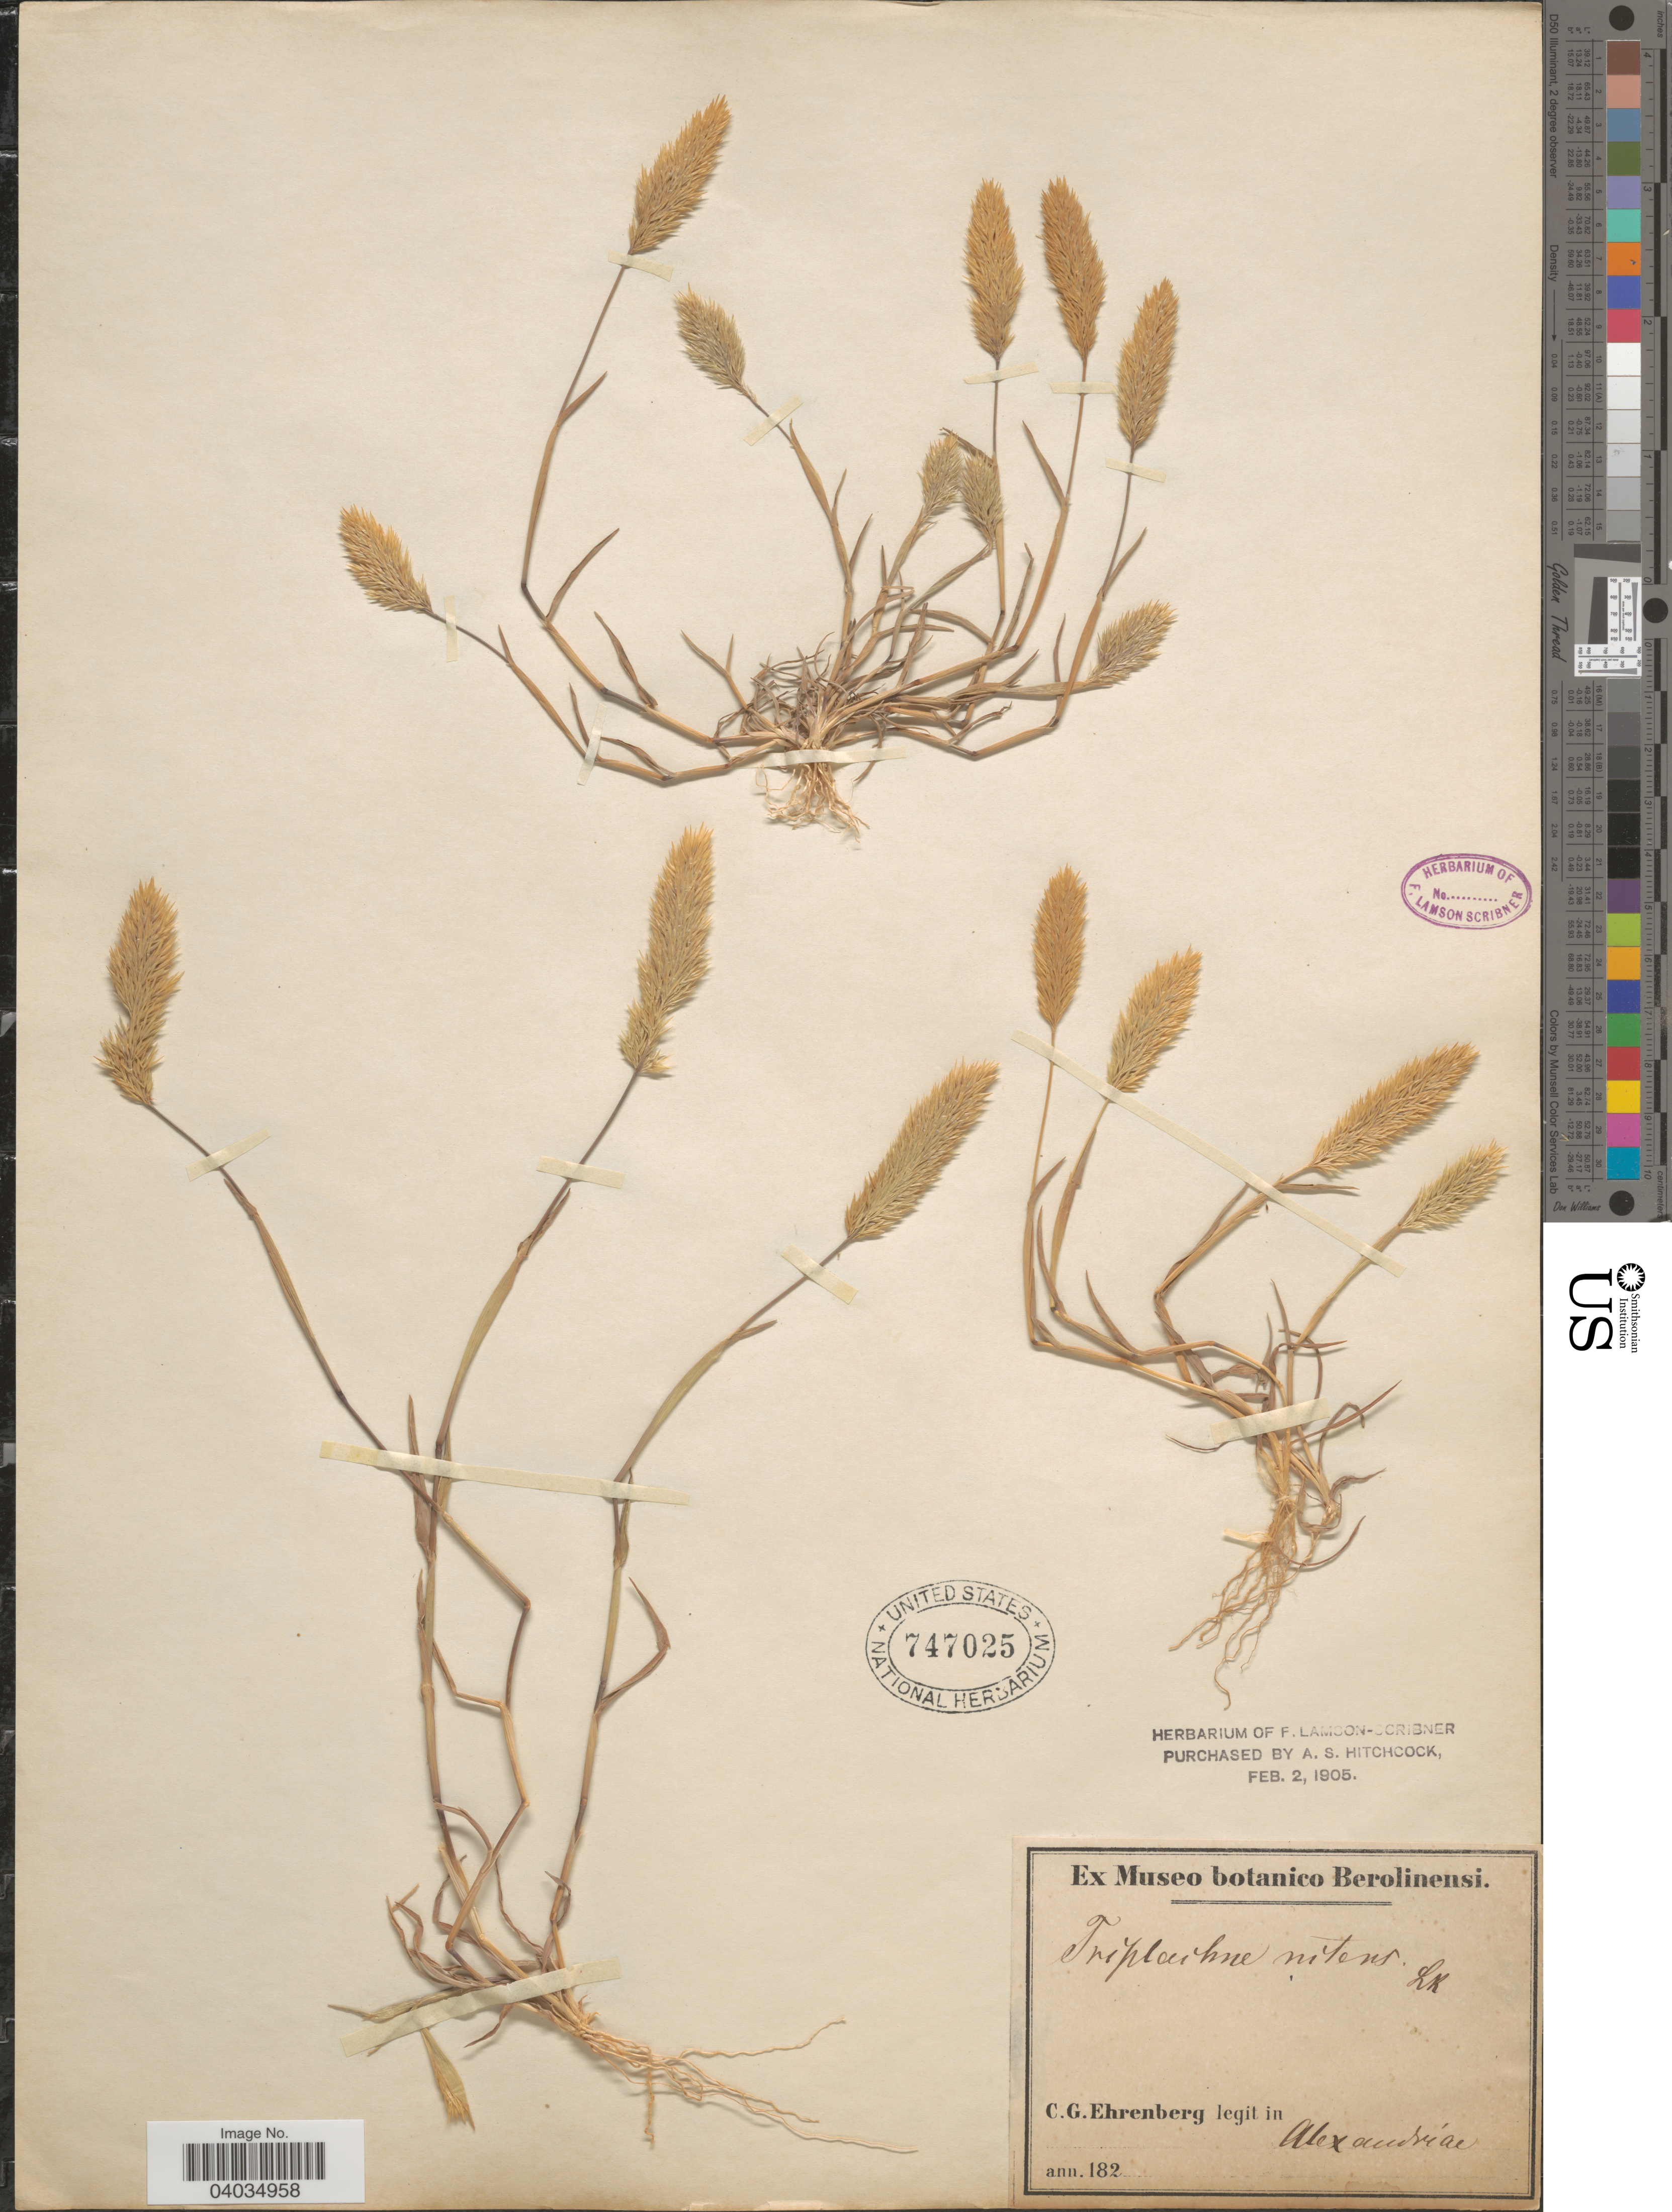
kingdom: Plantae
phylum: Tracheophyta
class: Liliopsida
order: Poales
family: Poaceae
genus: Triplachne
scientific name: Triplachne nitens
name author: (Gussone) Link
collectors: C. Ehrenberg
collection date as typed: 182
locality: In Alexandriae.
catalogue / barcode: US 747025